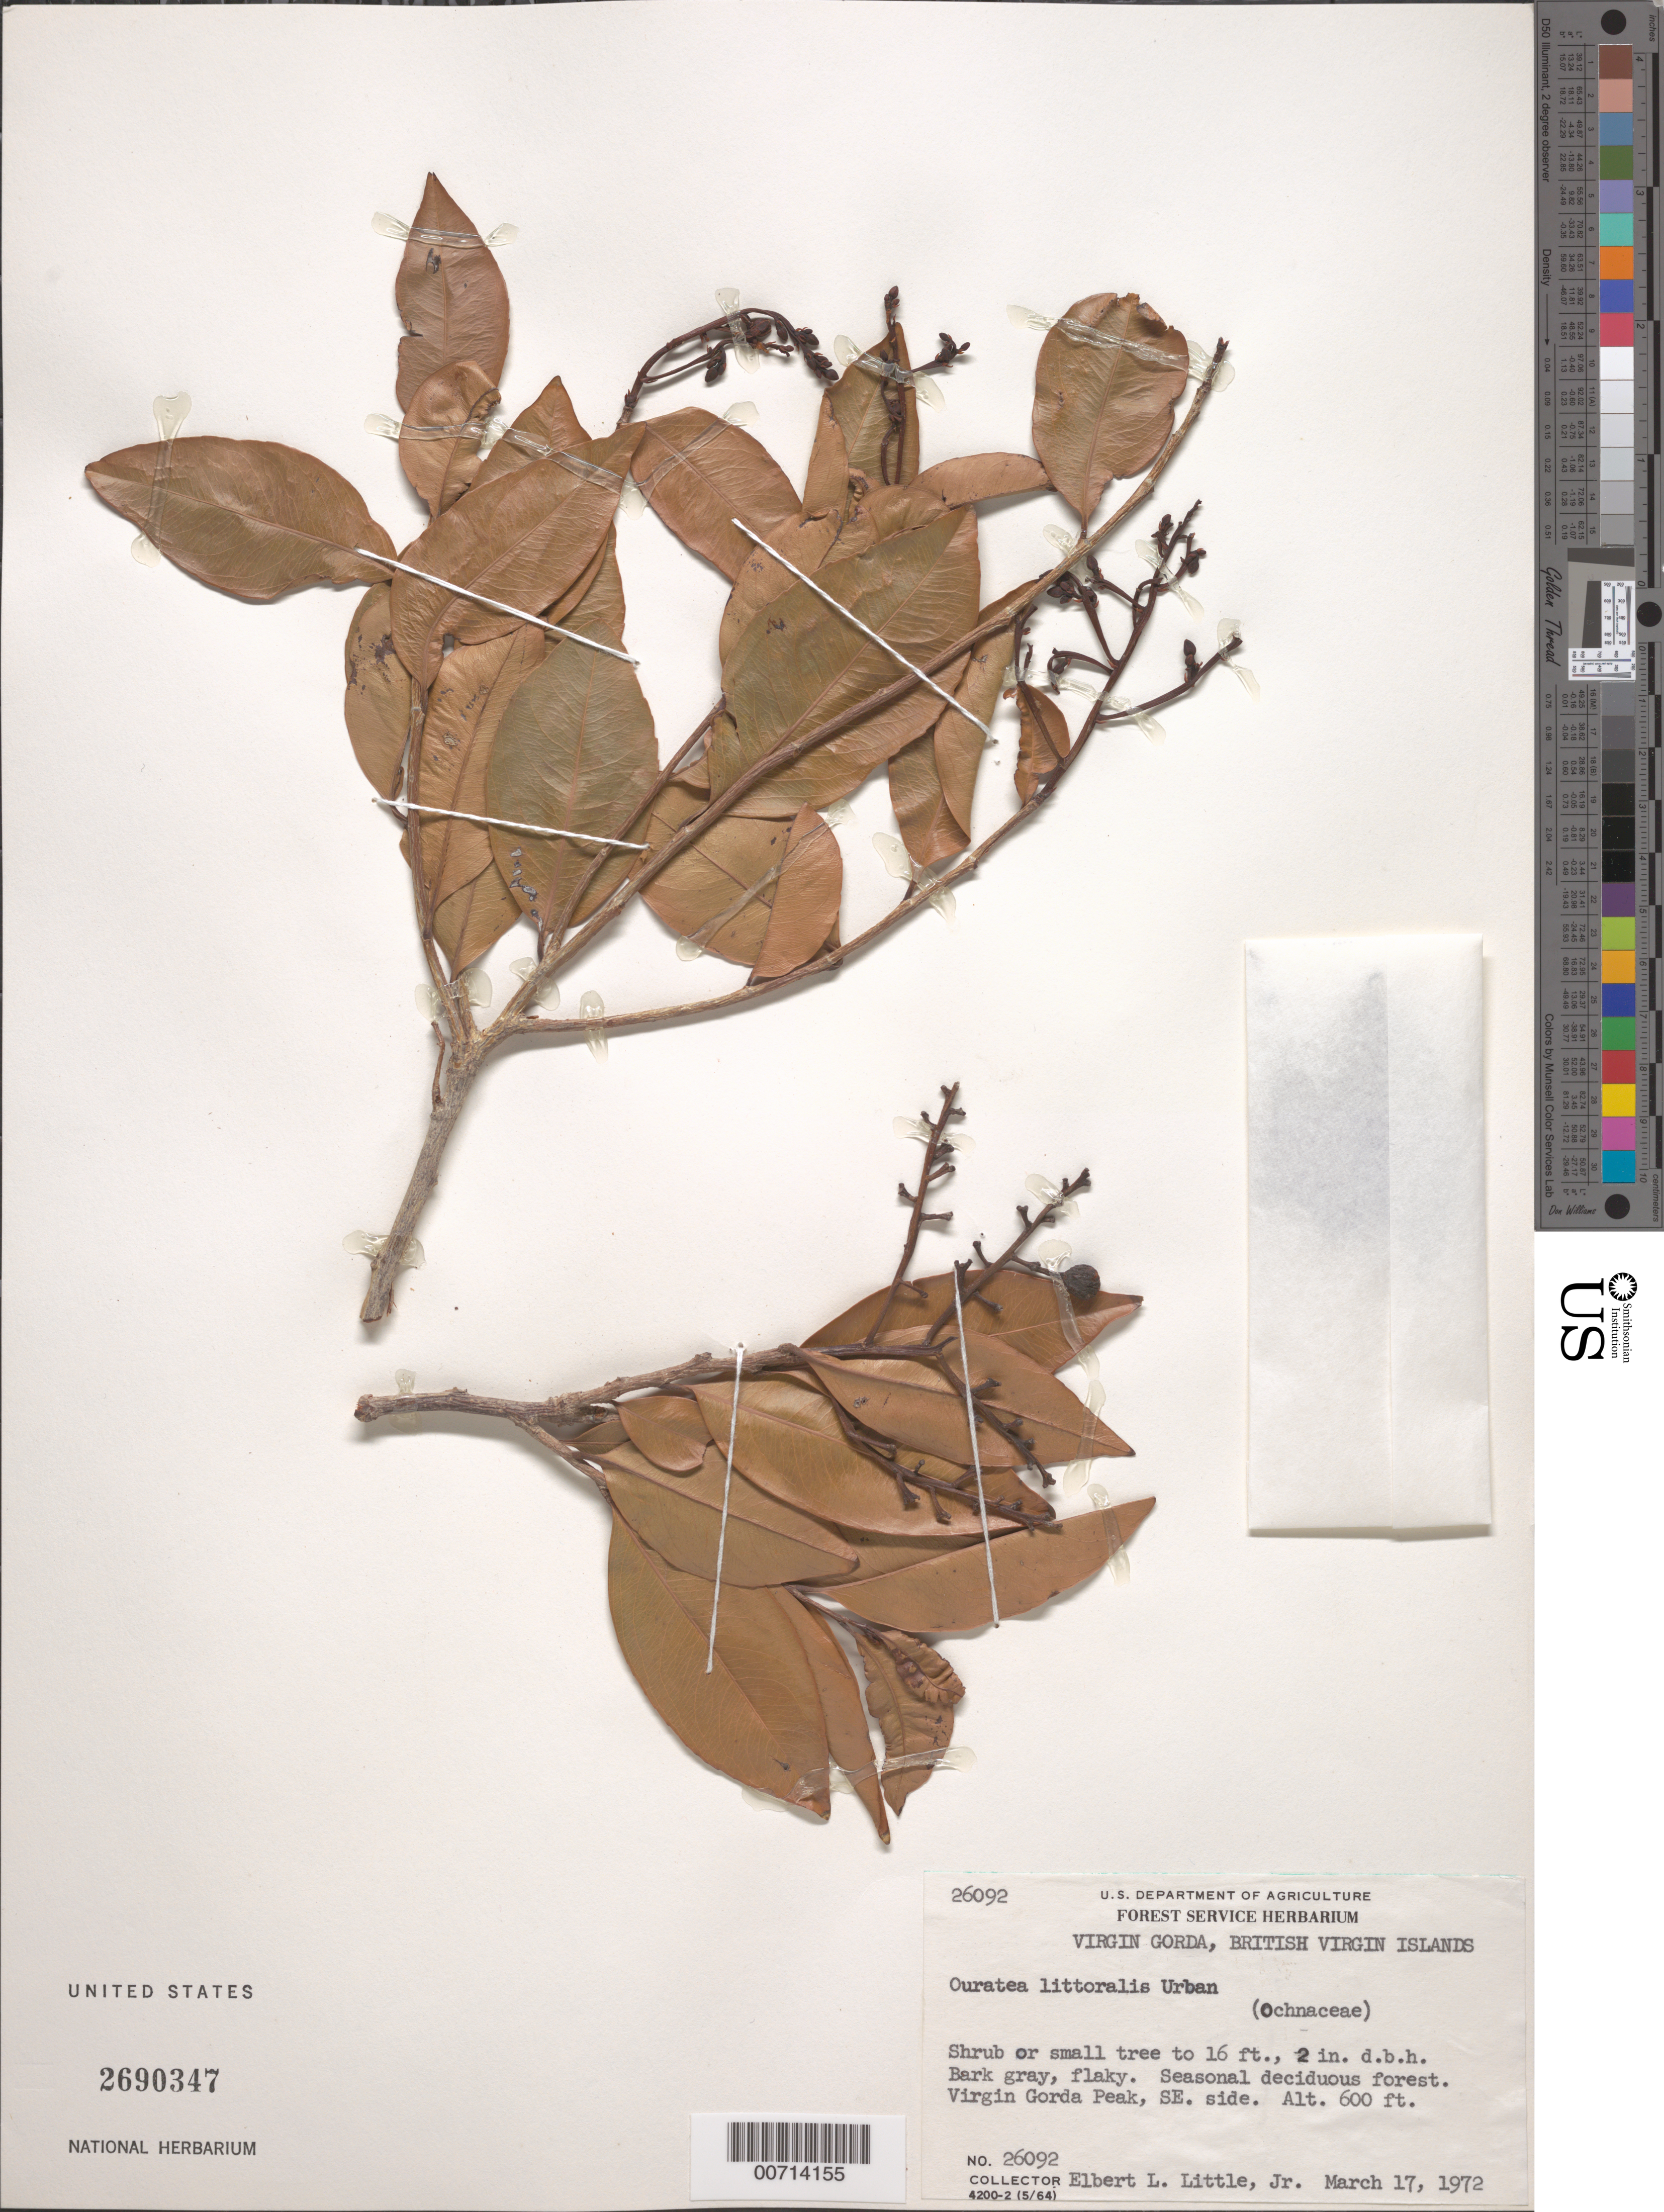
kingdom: Plantae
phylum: Tracheophyta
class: Magnoliopsida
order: Malpighiales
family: Ochnaceae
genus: Ouratea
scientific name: Ouratea littoralis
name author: Urb.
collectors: E. L. Little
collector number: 26092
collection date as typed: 17 Mar 1972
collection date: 1972-03-17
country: British Virgin Islands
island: Virgin Gorda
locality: Virgin Gorda Peak, SE side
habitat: Seasonal deciduous forest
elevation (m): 183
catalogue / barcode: US 2690347